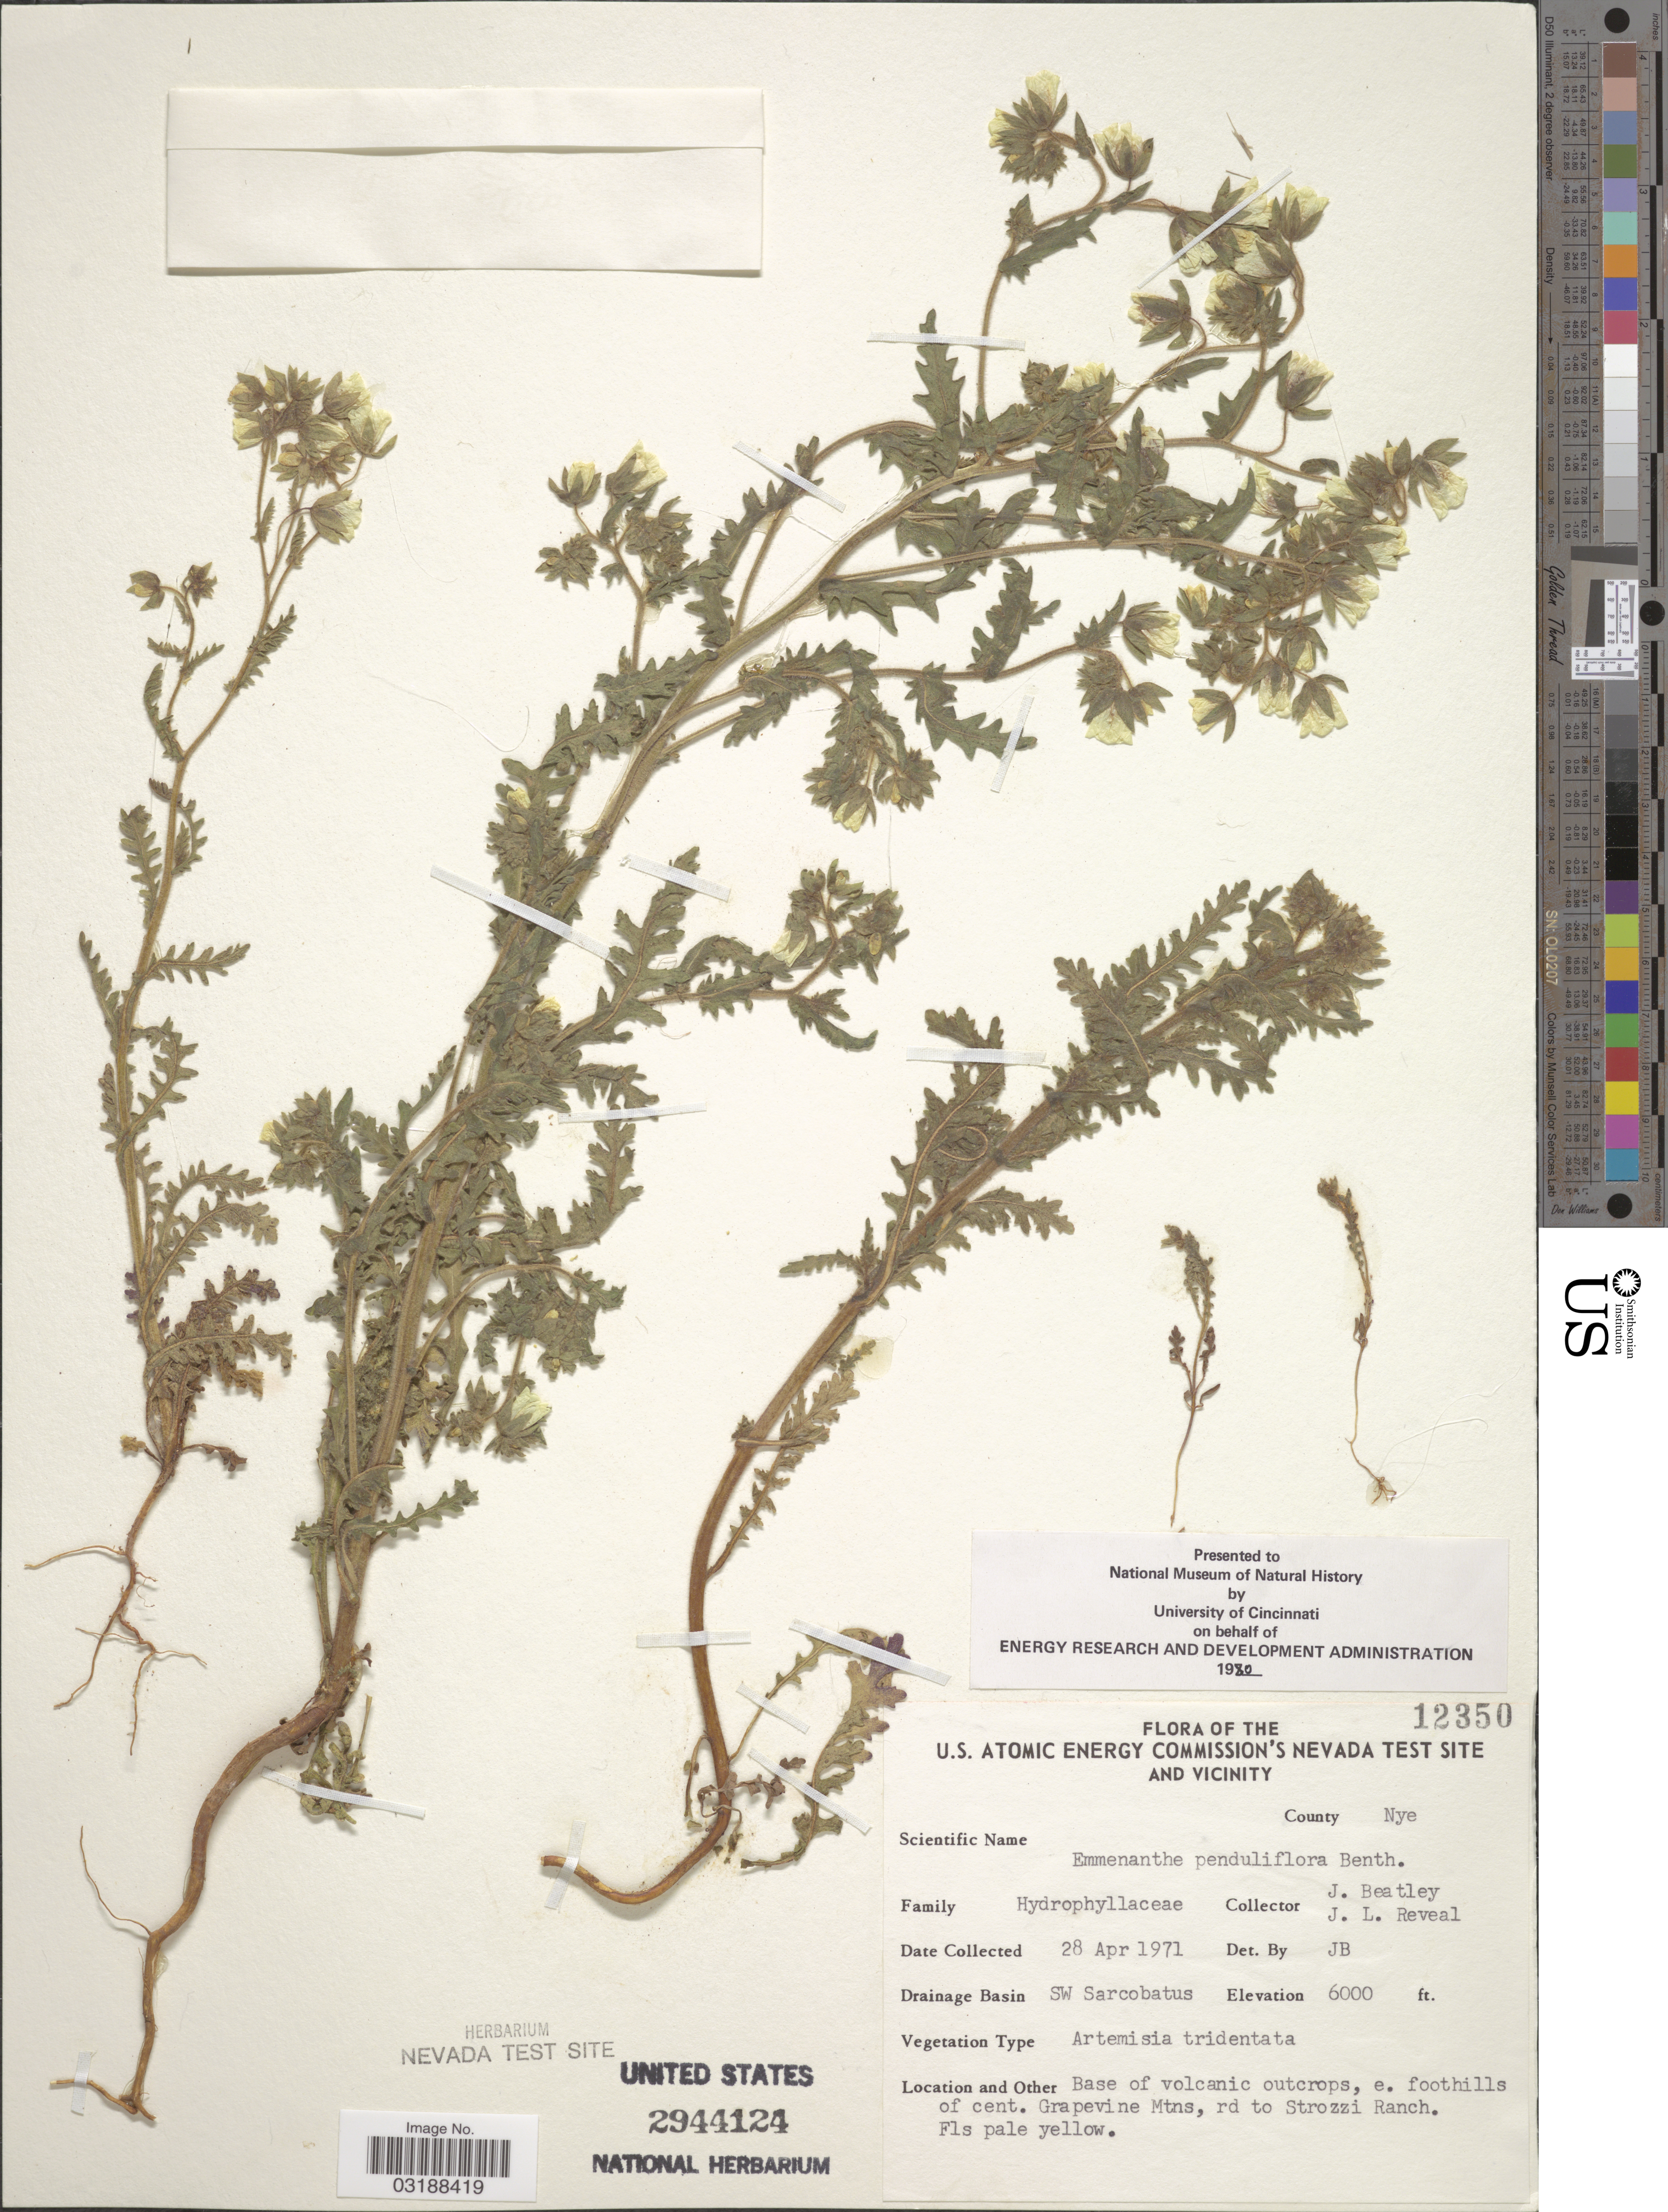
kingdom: Plantae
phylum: Tracheophyta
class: Magnoliopsida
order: Boraginales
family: Hydrophyllaceae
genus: Emmenanthe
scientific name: Emmenanthe penduliflora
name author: Benth.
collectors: J. C. Beatley & J. L. Reveal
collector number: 12350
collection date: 1971-04-28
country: United States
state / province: Nevada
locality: U.S. Atomic Energy Commission's Nevada Test Site and Vicinity. County Nye. Drainage Basin SW Sarcobatus. Base of volcanic outcrops, e. foothills of cent. Grapevine Mtns, rd to Strozzi Ranch.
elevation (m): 1829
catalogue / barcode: US 2944124